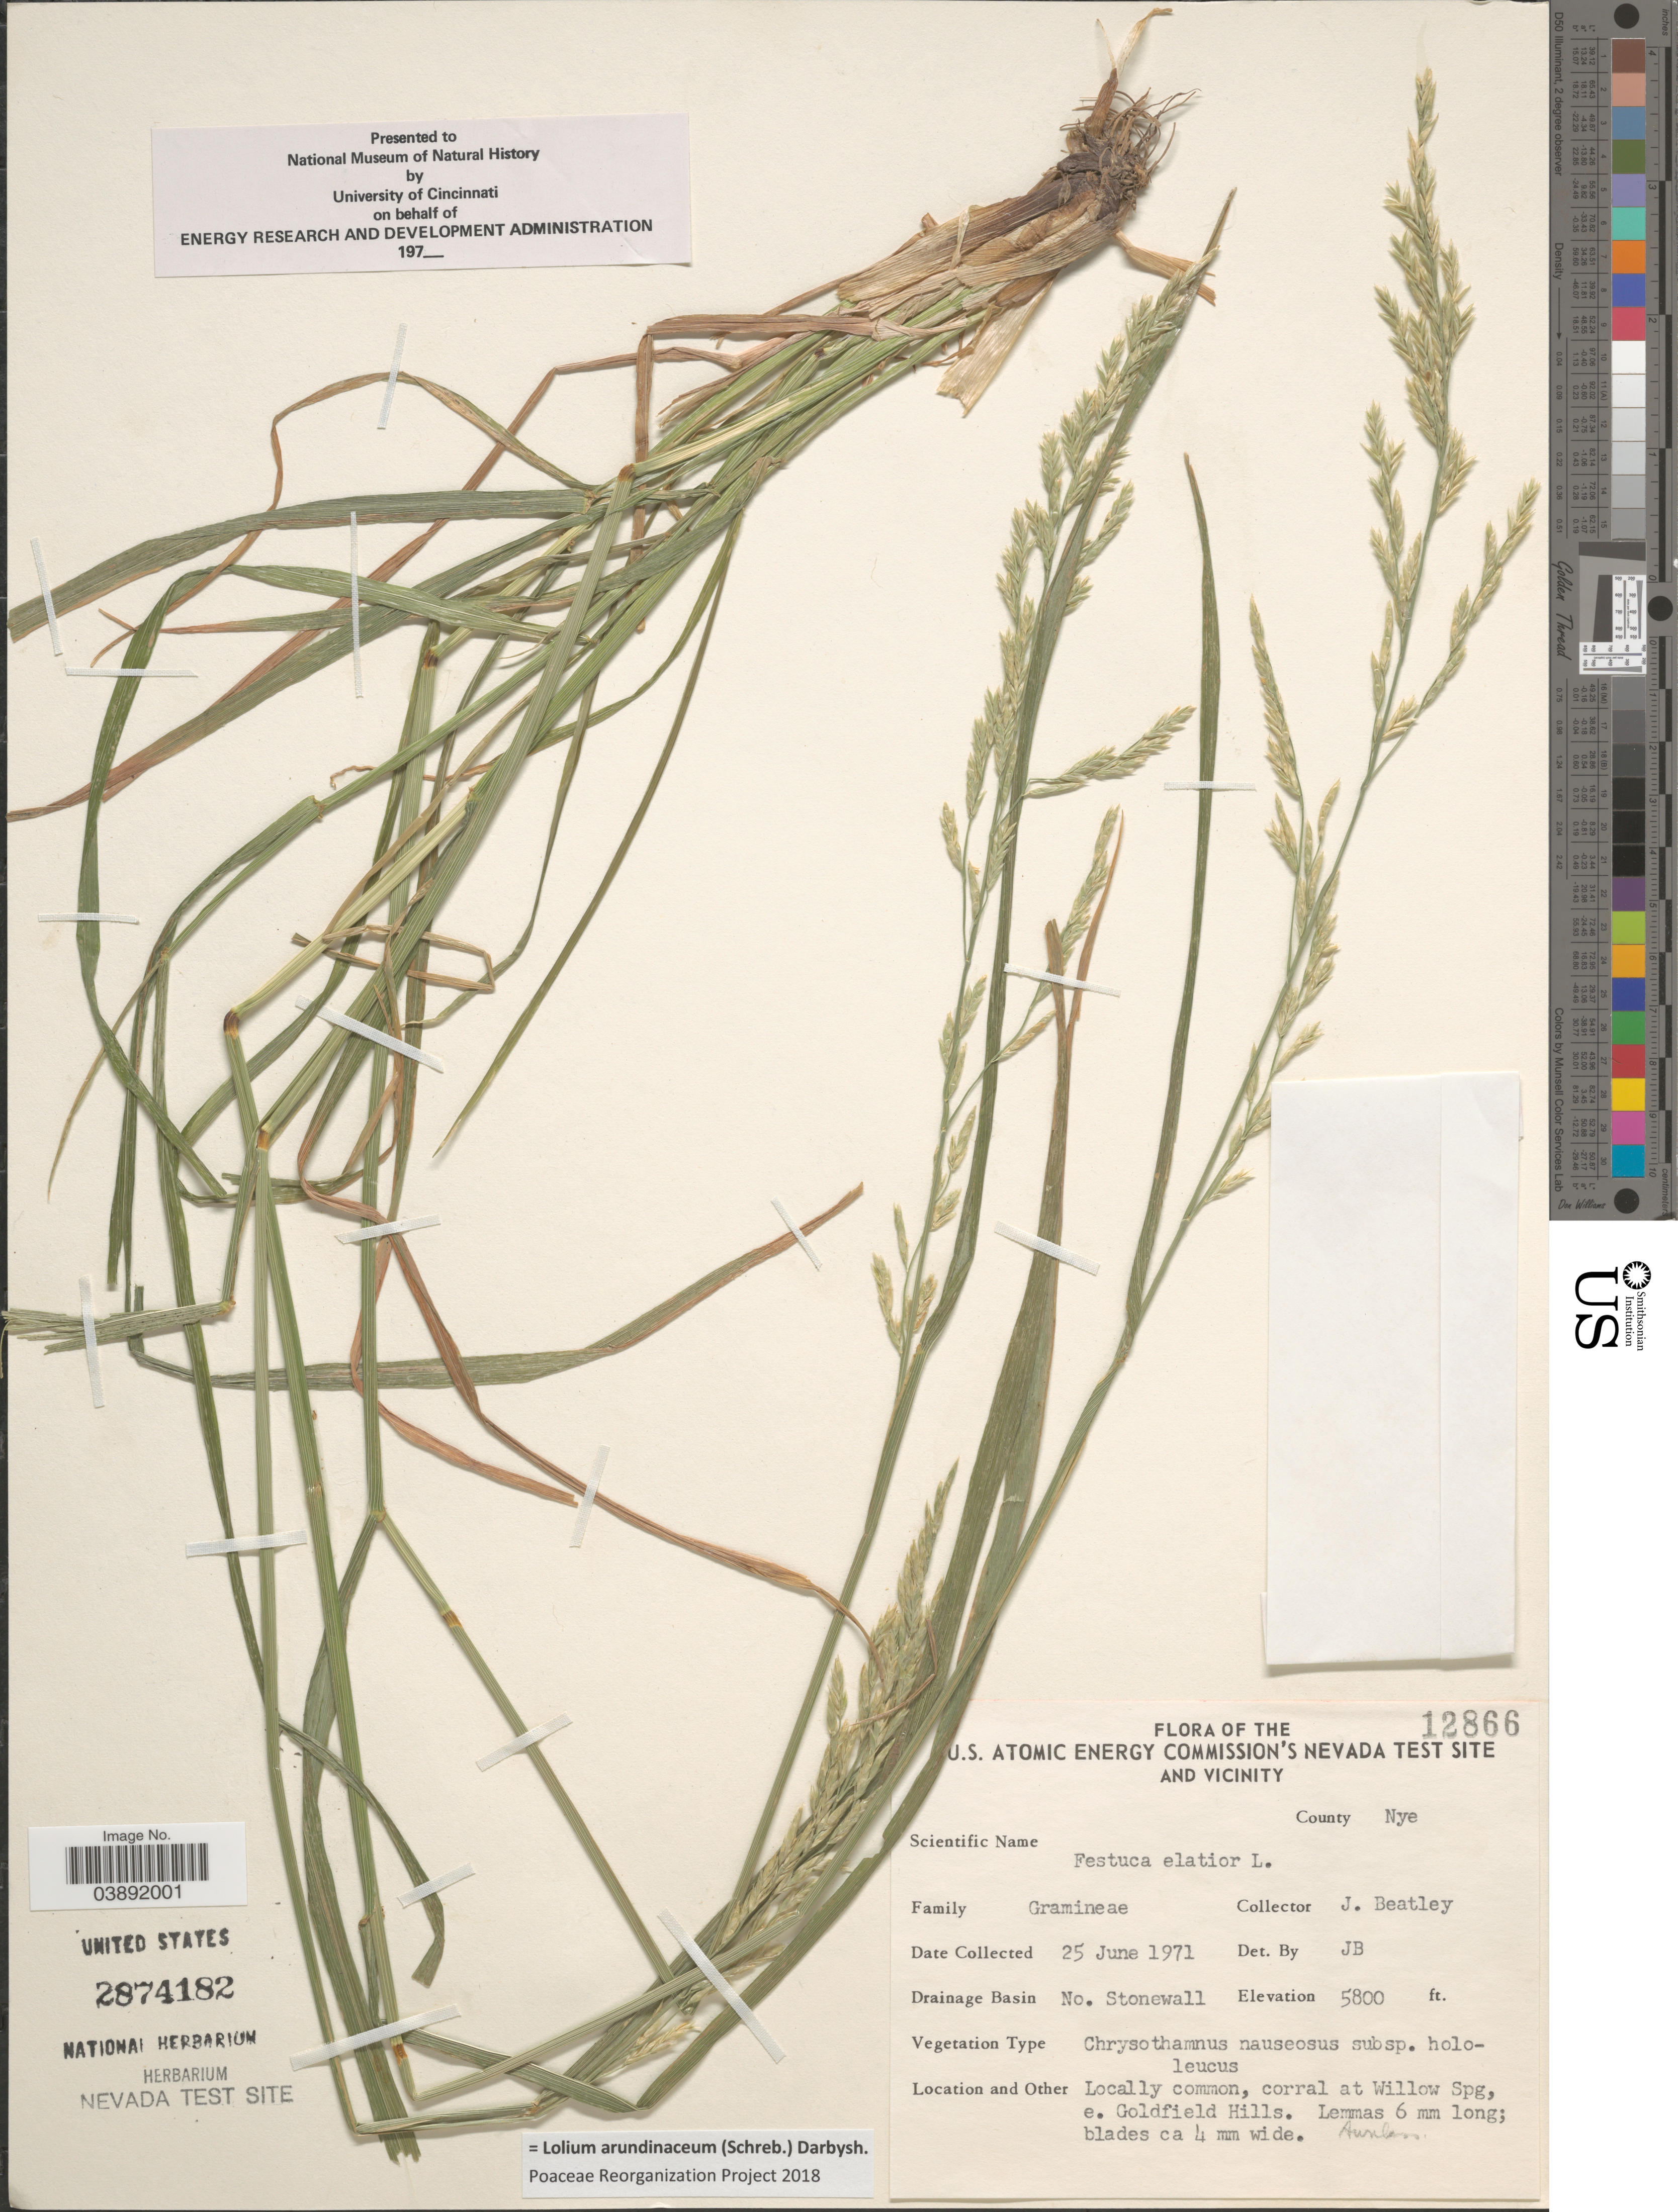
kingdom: Plantae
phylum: Tracheophyta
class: Liliopsida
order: Poales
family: Poaceae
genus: Lolium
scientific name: Lolium arundinaceum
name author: (Schreb.) Darbysh.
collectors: J. C. Beatley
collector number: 12866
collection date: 1971-06-25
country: United States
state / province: Nevada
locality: U.S. Atomic Energy Commission's Nevada Test Site and vicinity. County Nye. Drainage Basin No. Stonewall. Corral at Willow Spg, e. Goldfield Hills.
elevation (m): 1768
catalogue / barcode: US 2874182